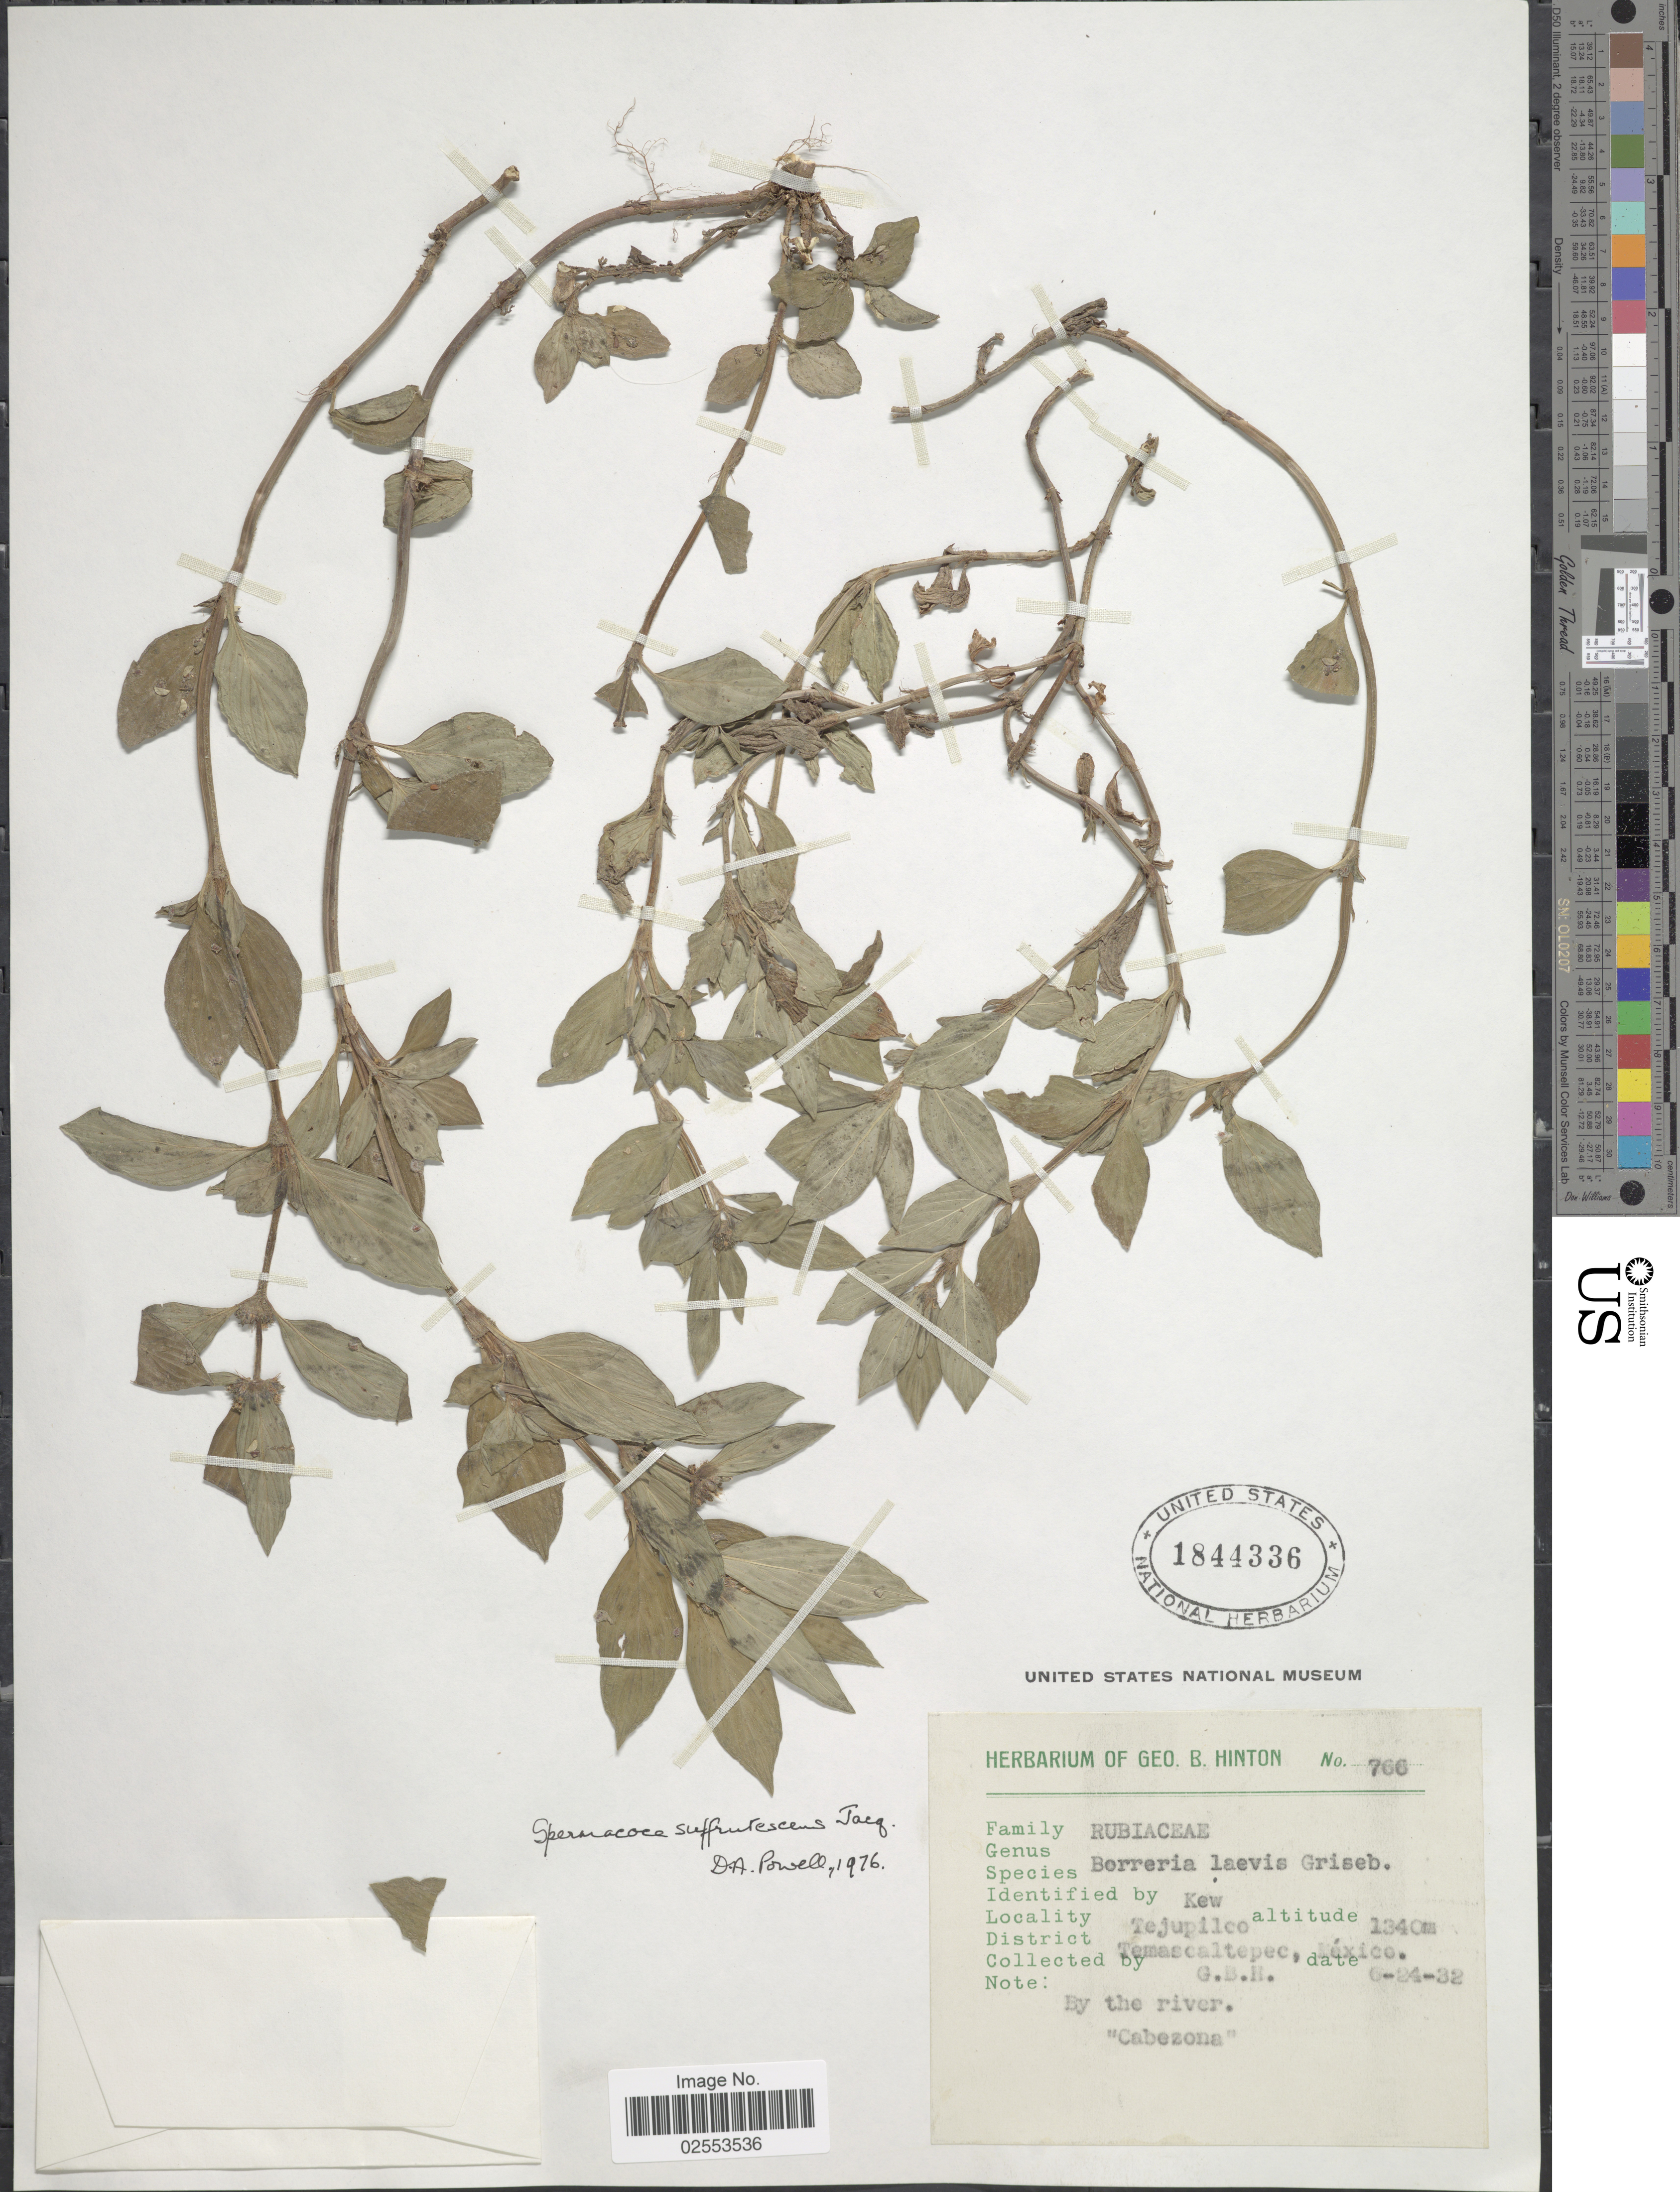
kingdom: Plantae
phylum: Tracheophyta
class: Magnoliopsida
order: Gentianales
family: Rubiaceae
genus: Spermacoce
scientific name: Spermacoce assurgens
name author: Ruiz & Pav.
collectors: G. B. Hinton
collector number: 766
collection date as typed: Transcribed d/m/y: 24/6/32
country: Mexico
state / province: México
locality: Tejupilco. District Temascaltepec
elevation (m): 1340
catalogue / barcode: US 1844336